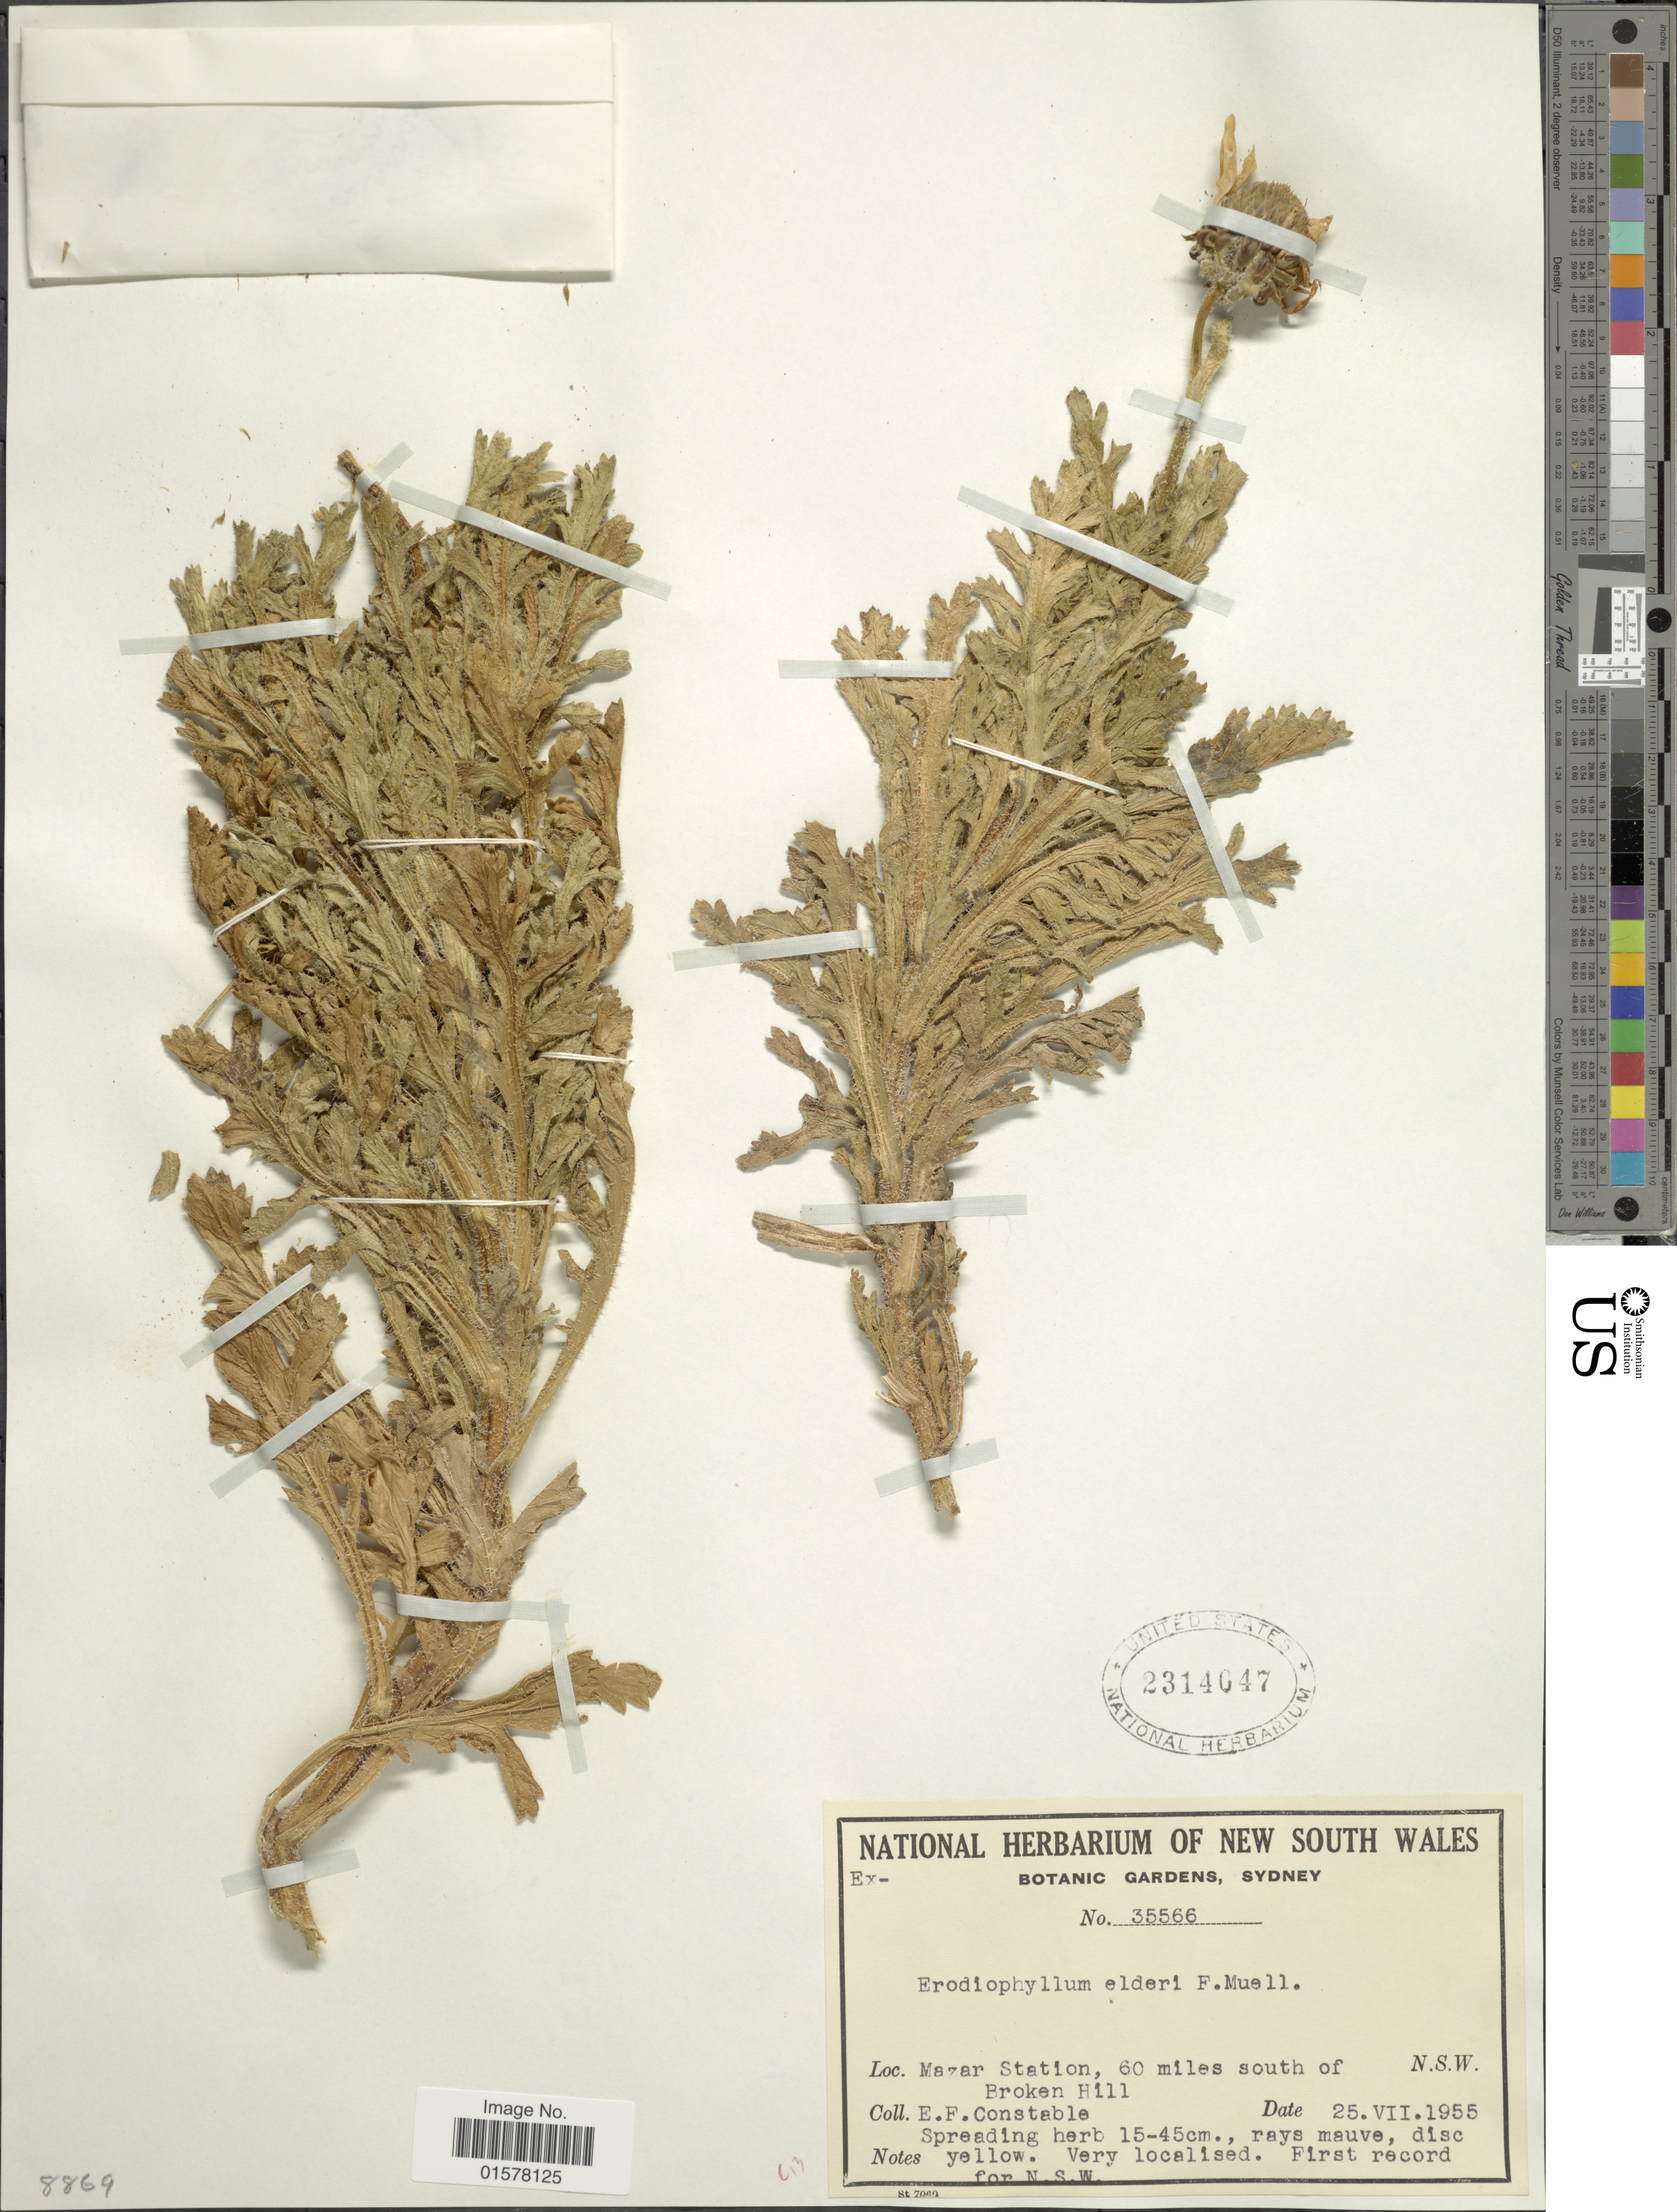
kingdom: Plantae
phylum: Tracheophyta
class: Magnoliopsida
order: Asterales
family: Asteraceae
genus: Erodiophyllum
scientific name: Erodiophyllum elderi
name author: F. Muell.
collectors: E. F. Constable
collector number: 35566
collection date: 1955-07-25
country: Australia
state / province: New South Wales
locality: Mazar Staion, 60 miles south of Broken Hill.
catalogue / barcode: US 2314047